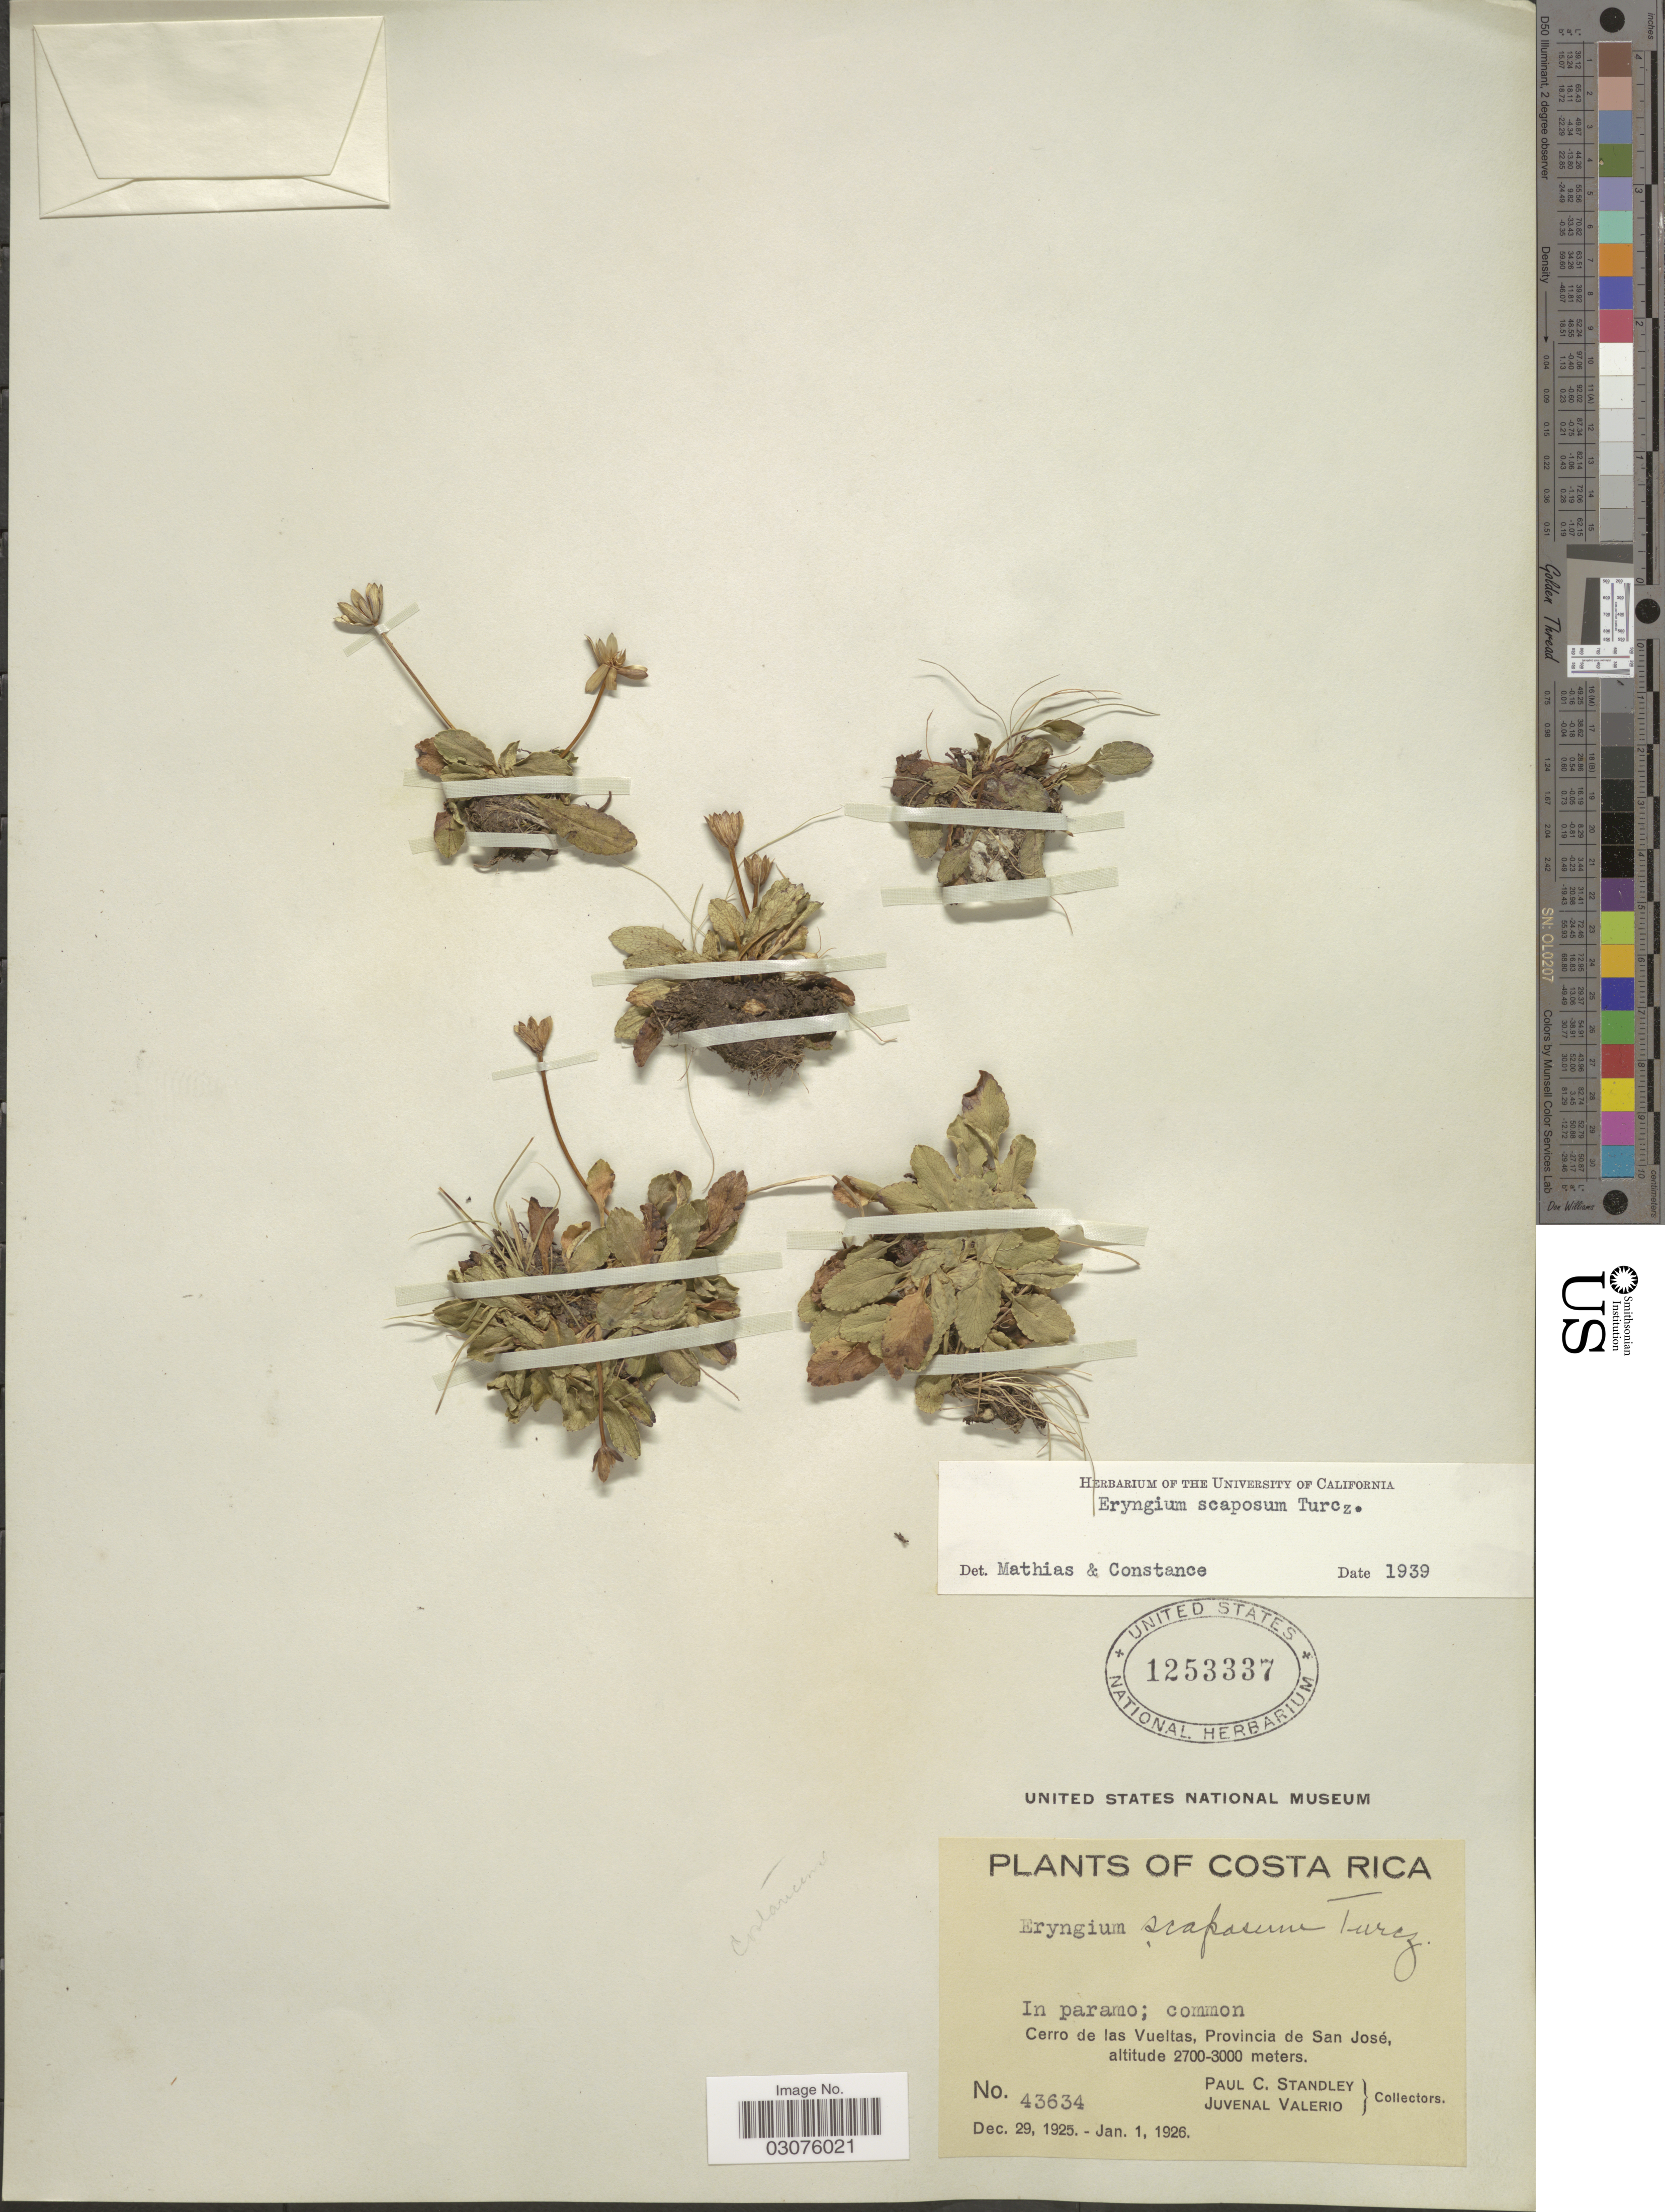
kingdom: Plantae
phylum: Tracheophyta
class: Magnoliopsida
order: Apiales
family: Apiaceae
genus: Eryngium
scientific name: Eryngium scaposum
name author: Turcz.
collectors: P. C. Standley & J. Valerio R.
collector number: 43634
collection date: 1925-12-29/1926-01-01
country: Costa Rica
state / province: San José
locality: Cerro de las Vueltas, Provincia de San José.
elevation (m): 2700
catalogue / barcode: US 1253337